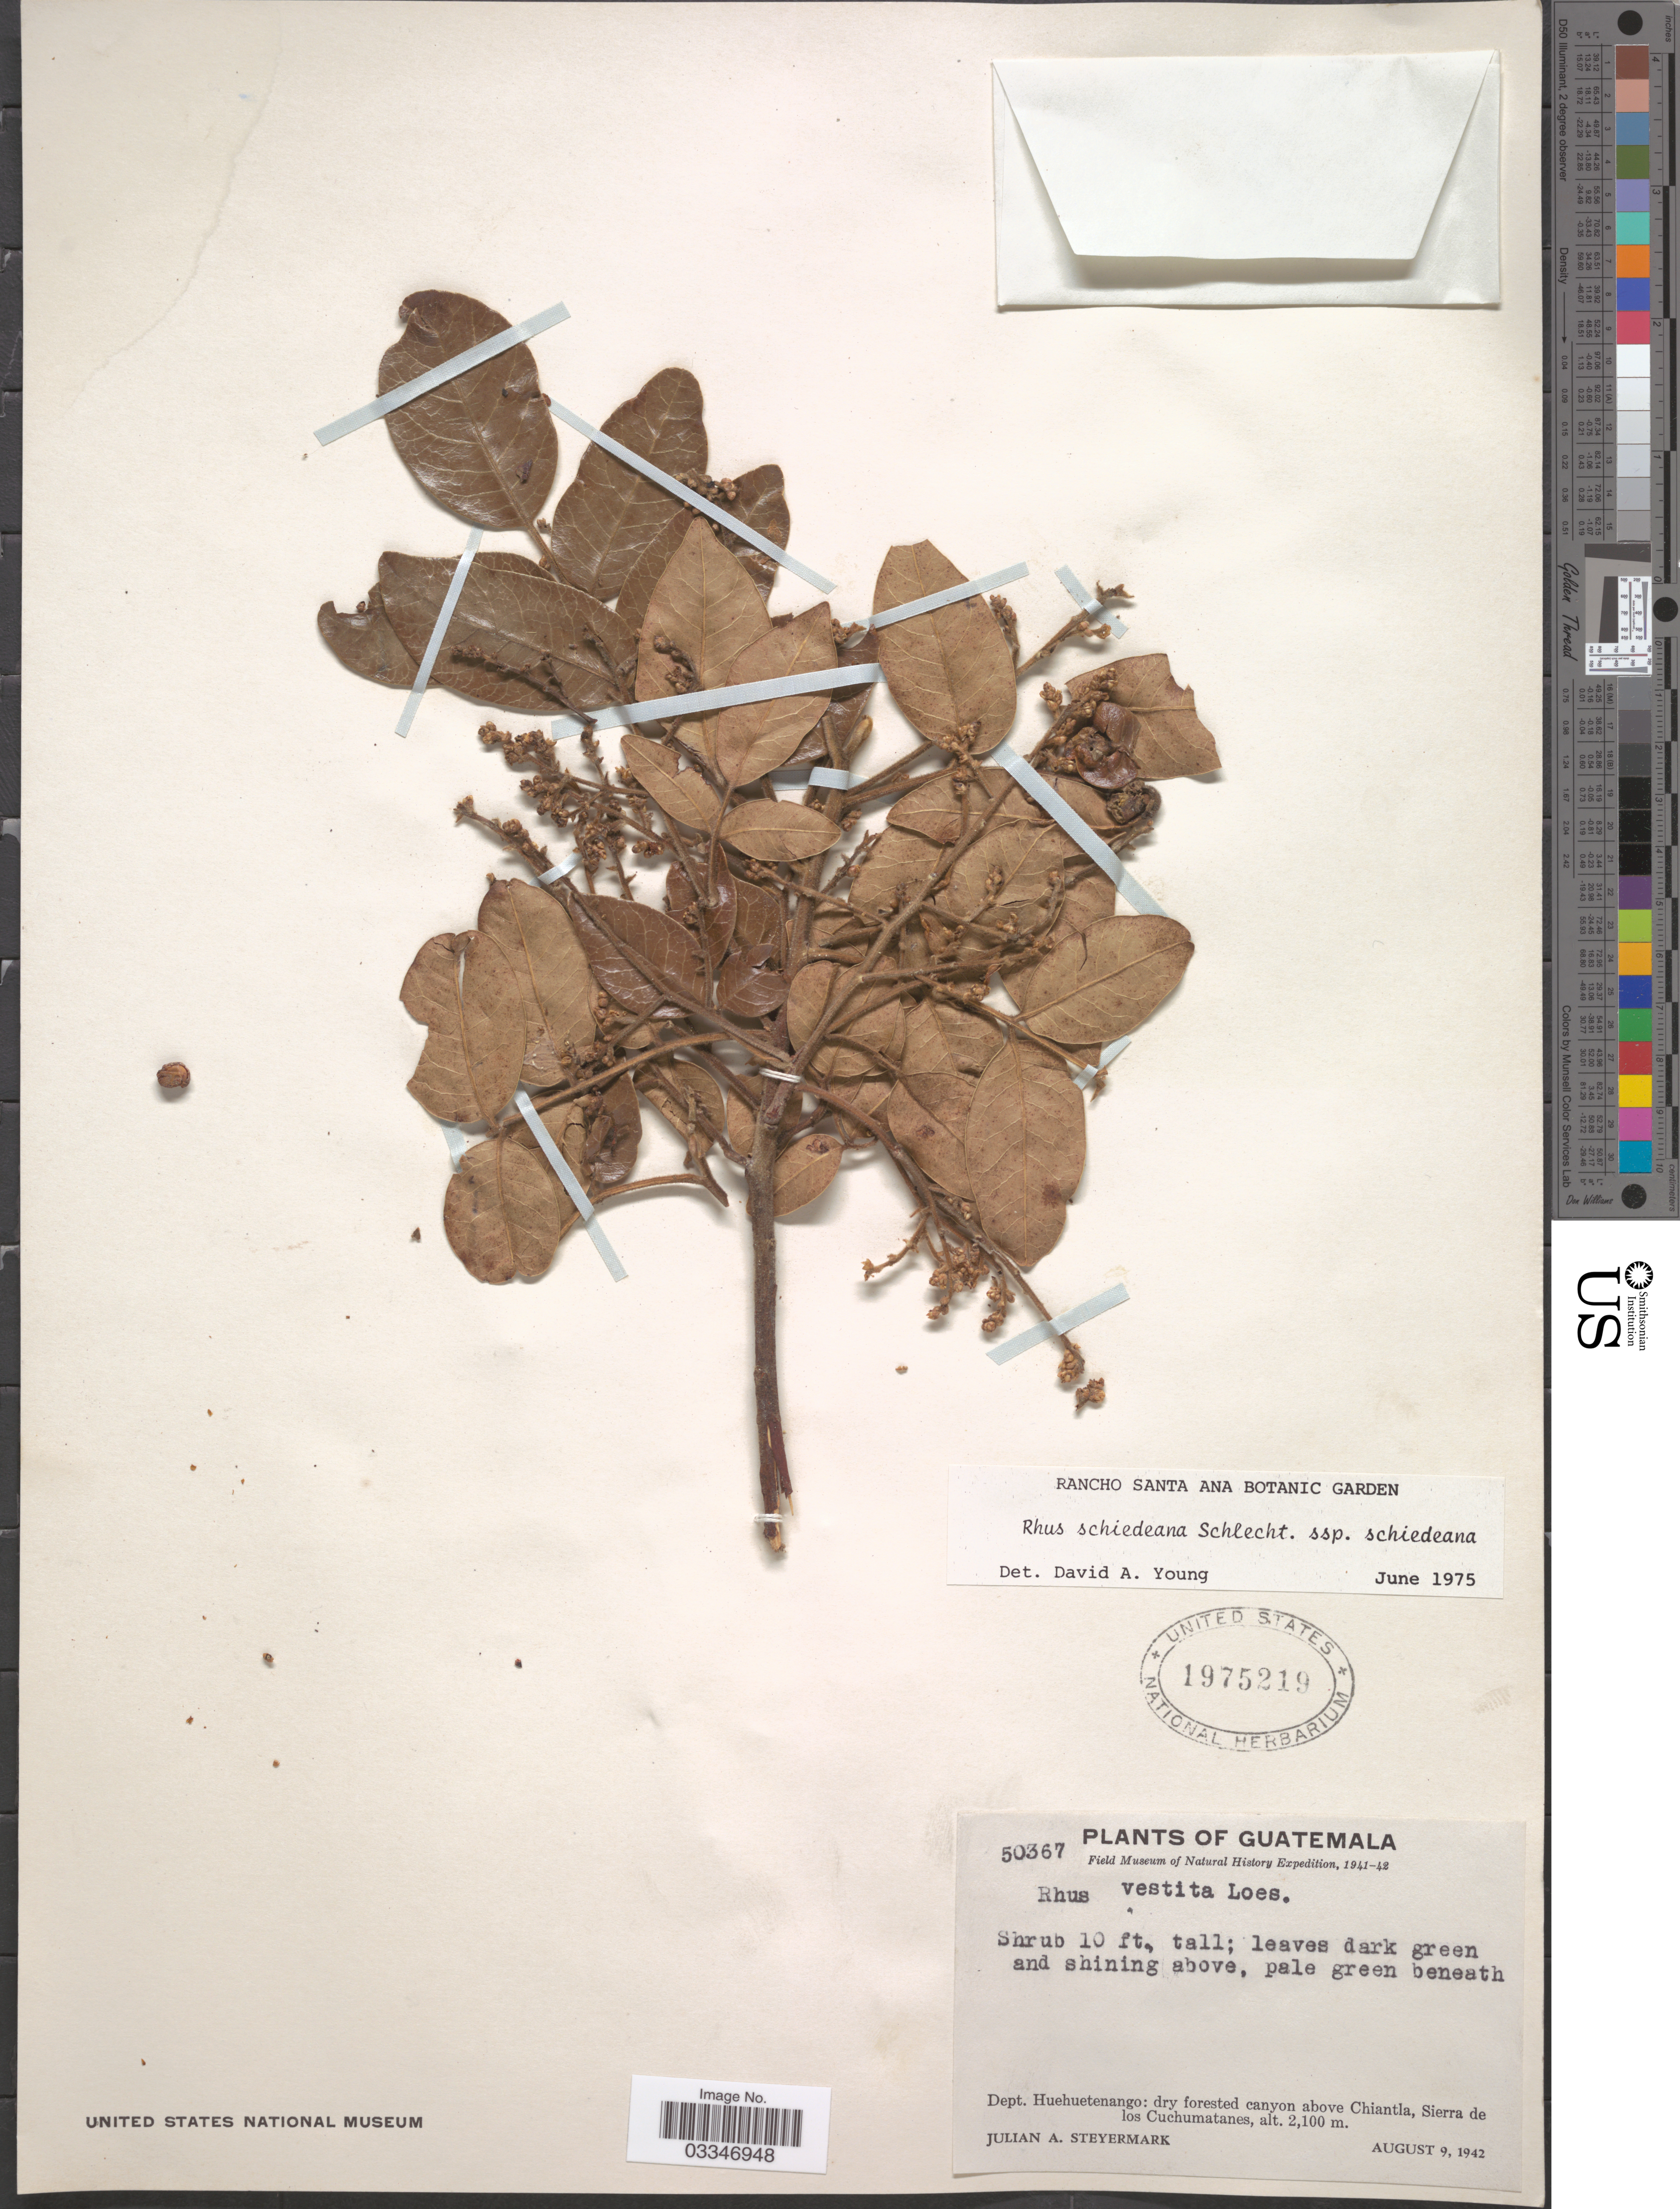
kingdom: Plantae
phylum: Tracheophyta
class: Magnoliopsida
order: Sapindales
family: Anacardiaceae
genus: Rhus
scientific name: Rhus schiedeana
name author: Schltdl.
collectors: J. Steyermark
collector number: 50367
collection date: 1942-08-09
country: Guatemala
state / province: Huehuetenango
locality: Dept. Huehuetenango: dry forested canyon above Chiantla, Sierra de los Chuchumatanes.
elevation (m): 2100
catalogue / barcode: US 1975219